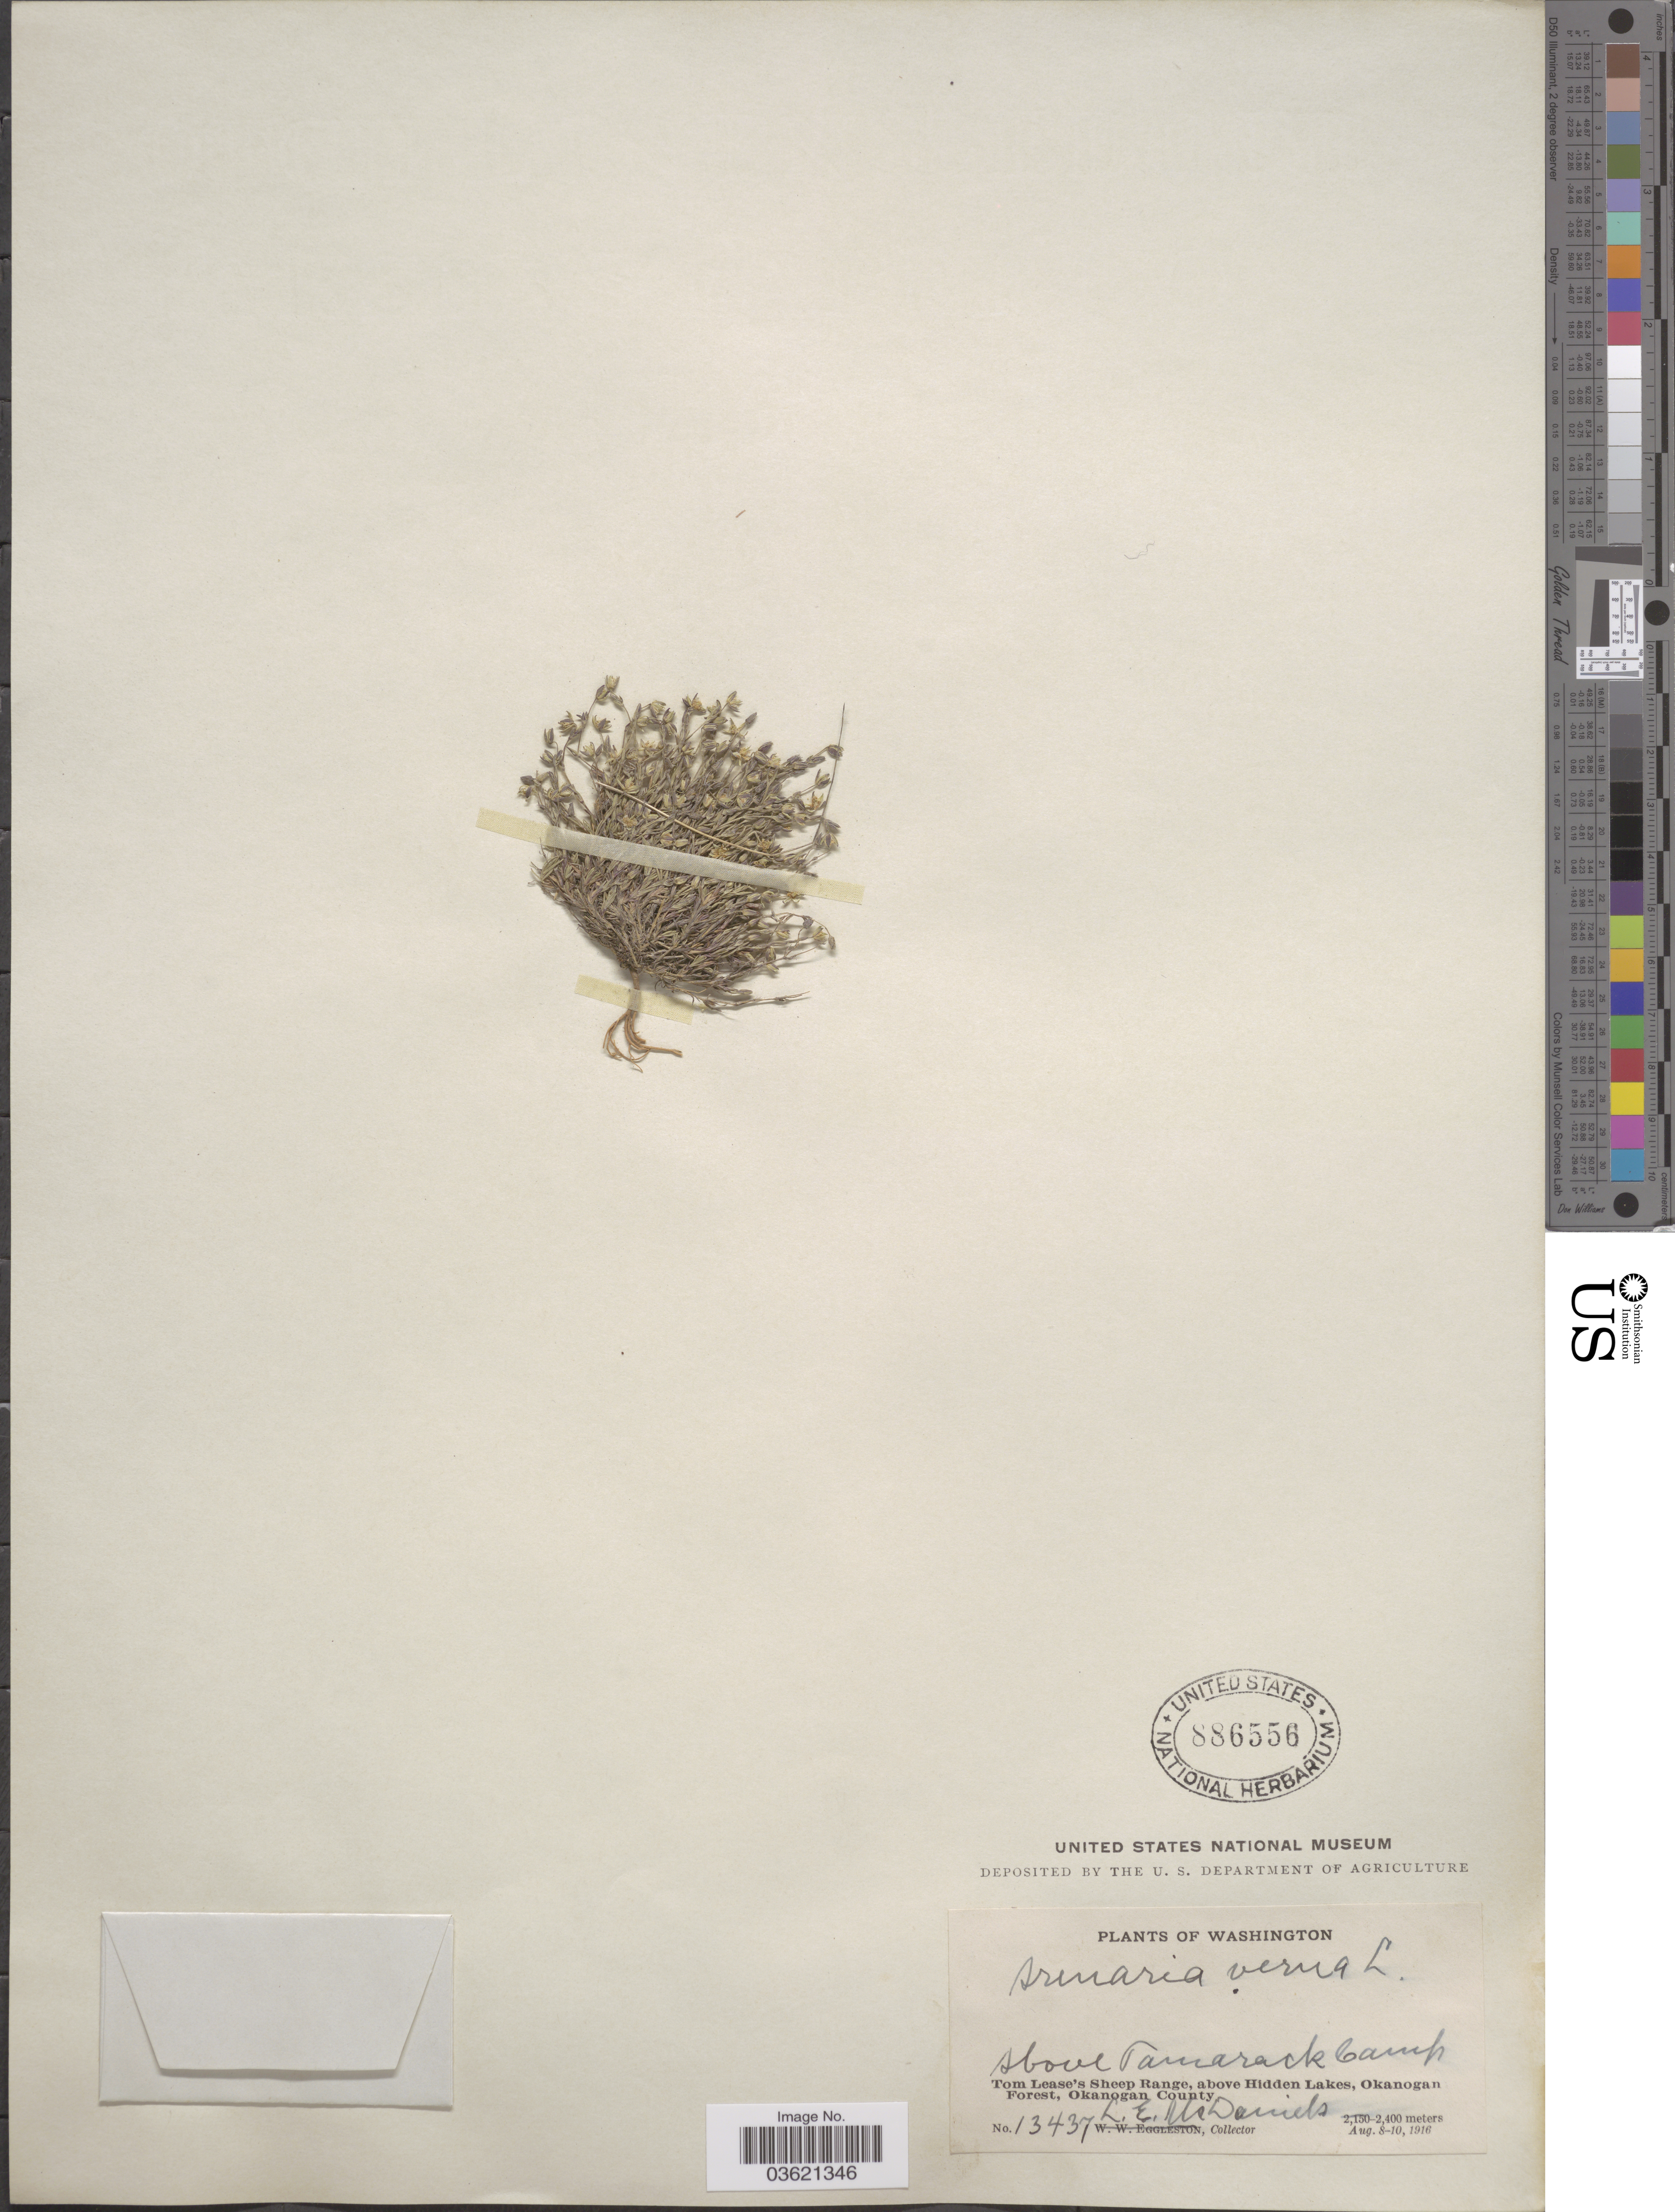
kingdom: Plantae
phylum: Tracheophyta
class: Magnoliopsida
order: Caryophyllales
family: Caryophyllaceae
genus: Arenaria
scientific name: Arenaria verna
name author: L.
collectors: L. McDaniels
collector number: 13437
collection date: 1916-08-08/1916-08-10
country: United States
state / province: Washington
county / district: Okanogan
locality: Above Tamarack Camp. Tom Lease's Sheep Range, above Hidden Lakes, Okanogan Forest, Okanogan County.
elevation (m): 2400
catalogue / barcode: US 886556